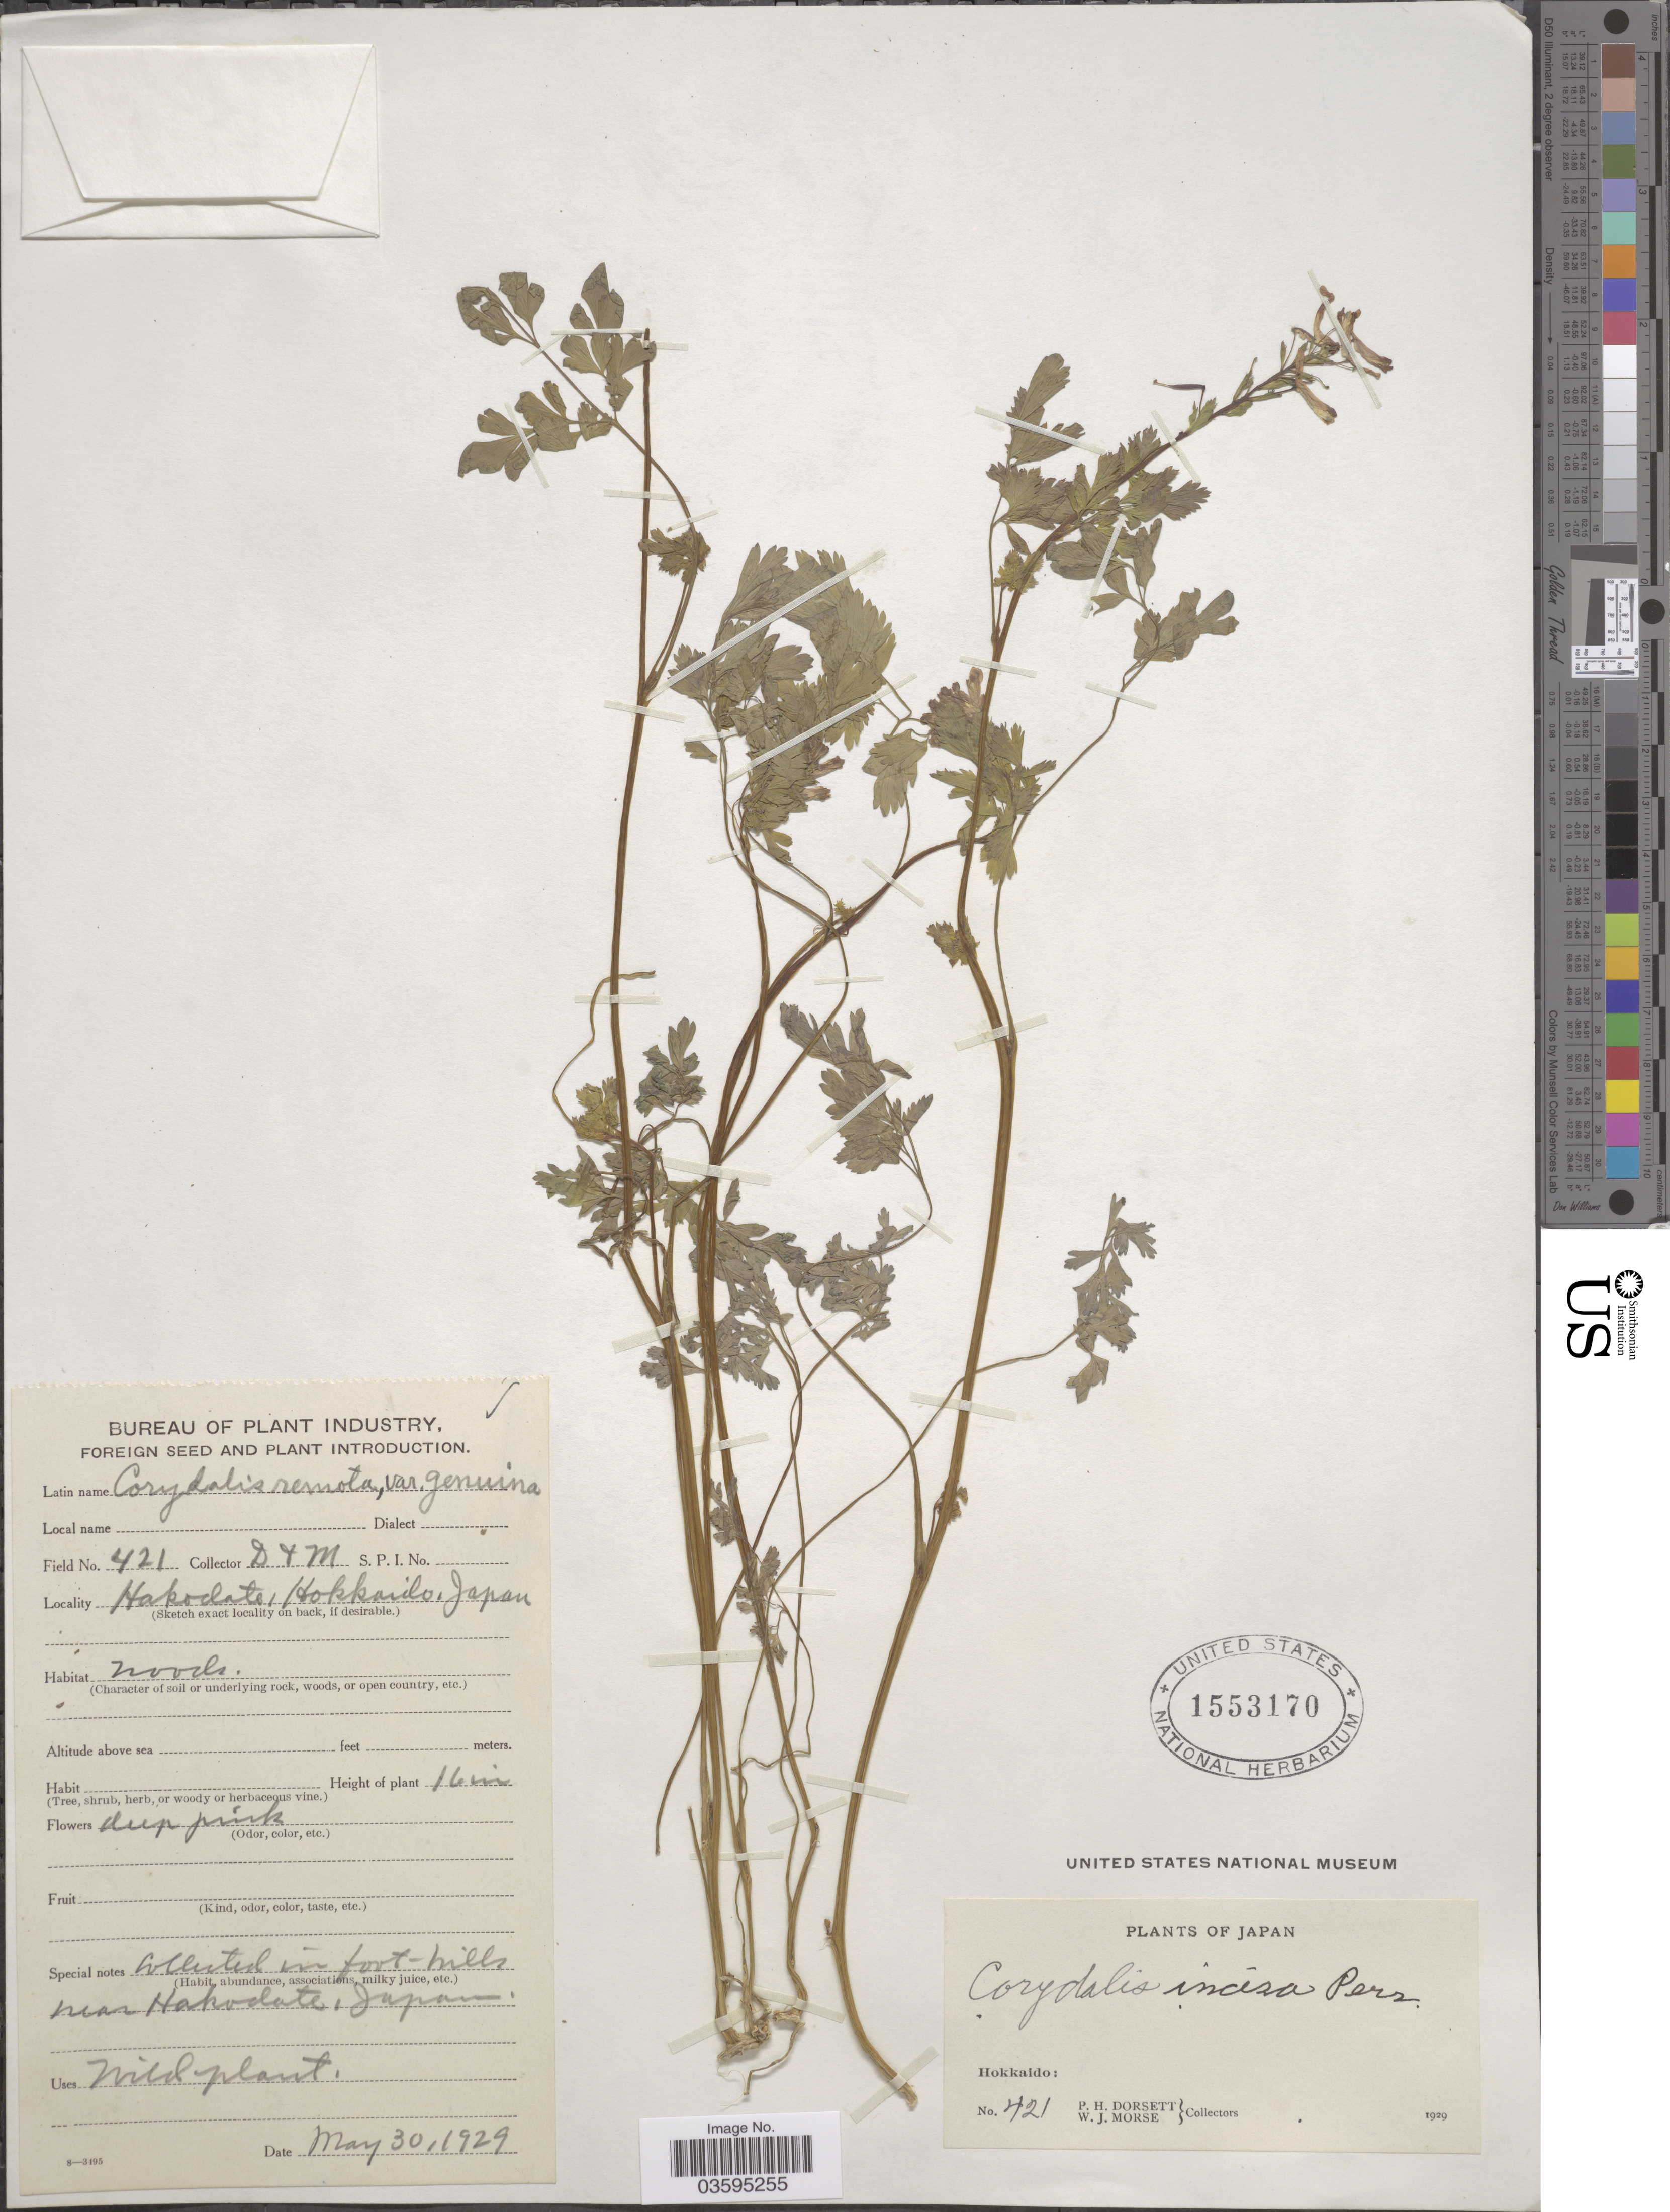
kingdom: Plantae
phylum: Tracheophyta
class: Magnoliopsida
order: Ranunculales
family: Papaveraceae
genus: Corydalis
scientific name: Corydalis incisa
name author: (Thunb.) Pers.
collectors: P. H. Dorsett & W. J. Morse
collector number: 421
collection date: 1929-05-30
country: Japan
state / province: Hokkaidō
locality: Hakodate, Hokkaido. In foot-hills near Hakodate.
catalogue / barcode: US 1553170